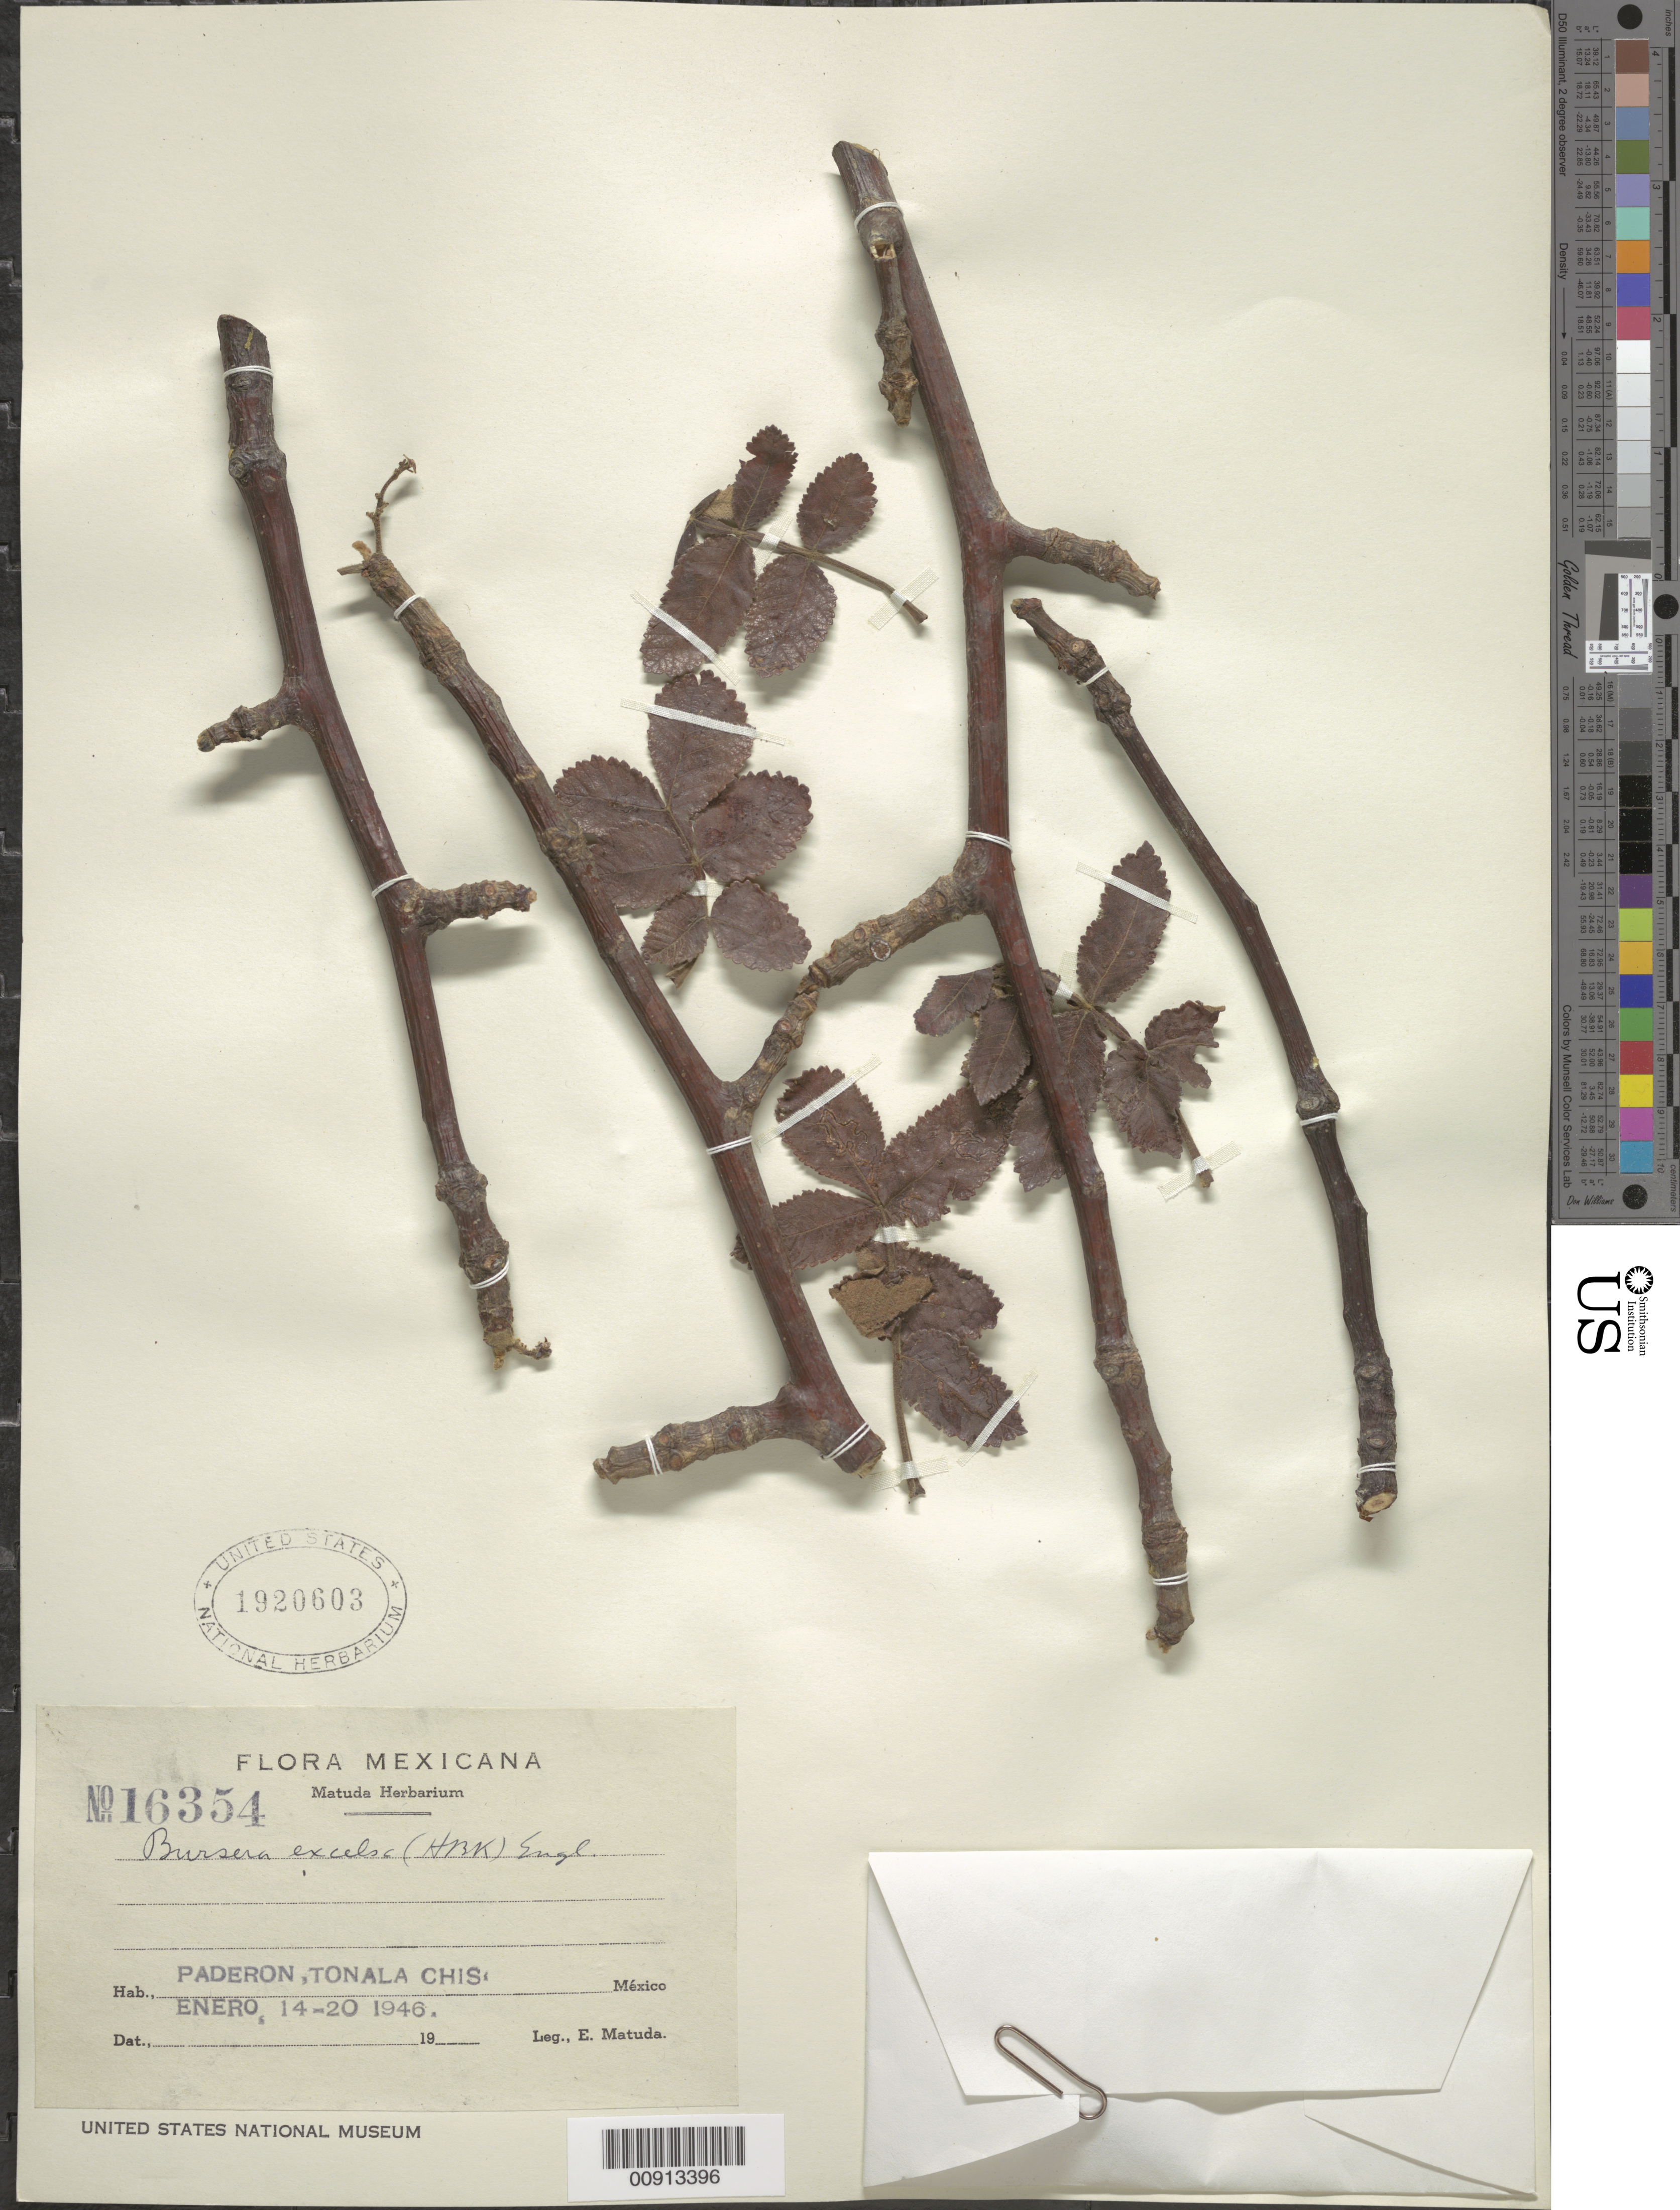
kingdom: Plantae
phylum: Tracheophyta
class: Magnoliopsida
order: Sapindales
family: Burseraceae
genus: Bursera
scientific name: Bursera excelsa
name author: (Kunth) Engl.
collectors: E. Matuda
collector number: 16354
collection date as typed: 14 Jan 1946 to 20 Jan 1946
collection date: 1946-01-14/1946-01-20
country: Mexico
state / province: Chiapas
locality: Paderon, Tonala, Chiapas.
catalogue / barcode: US 1920603